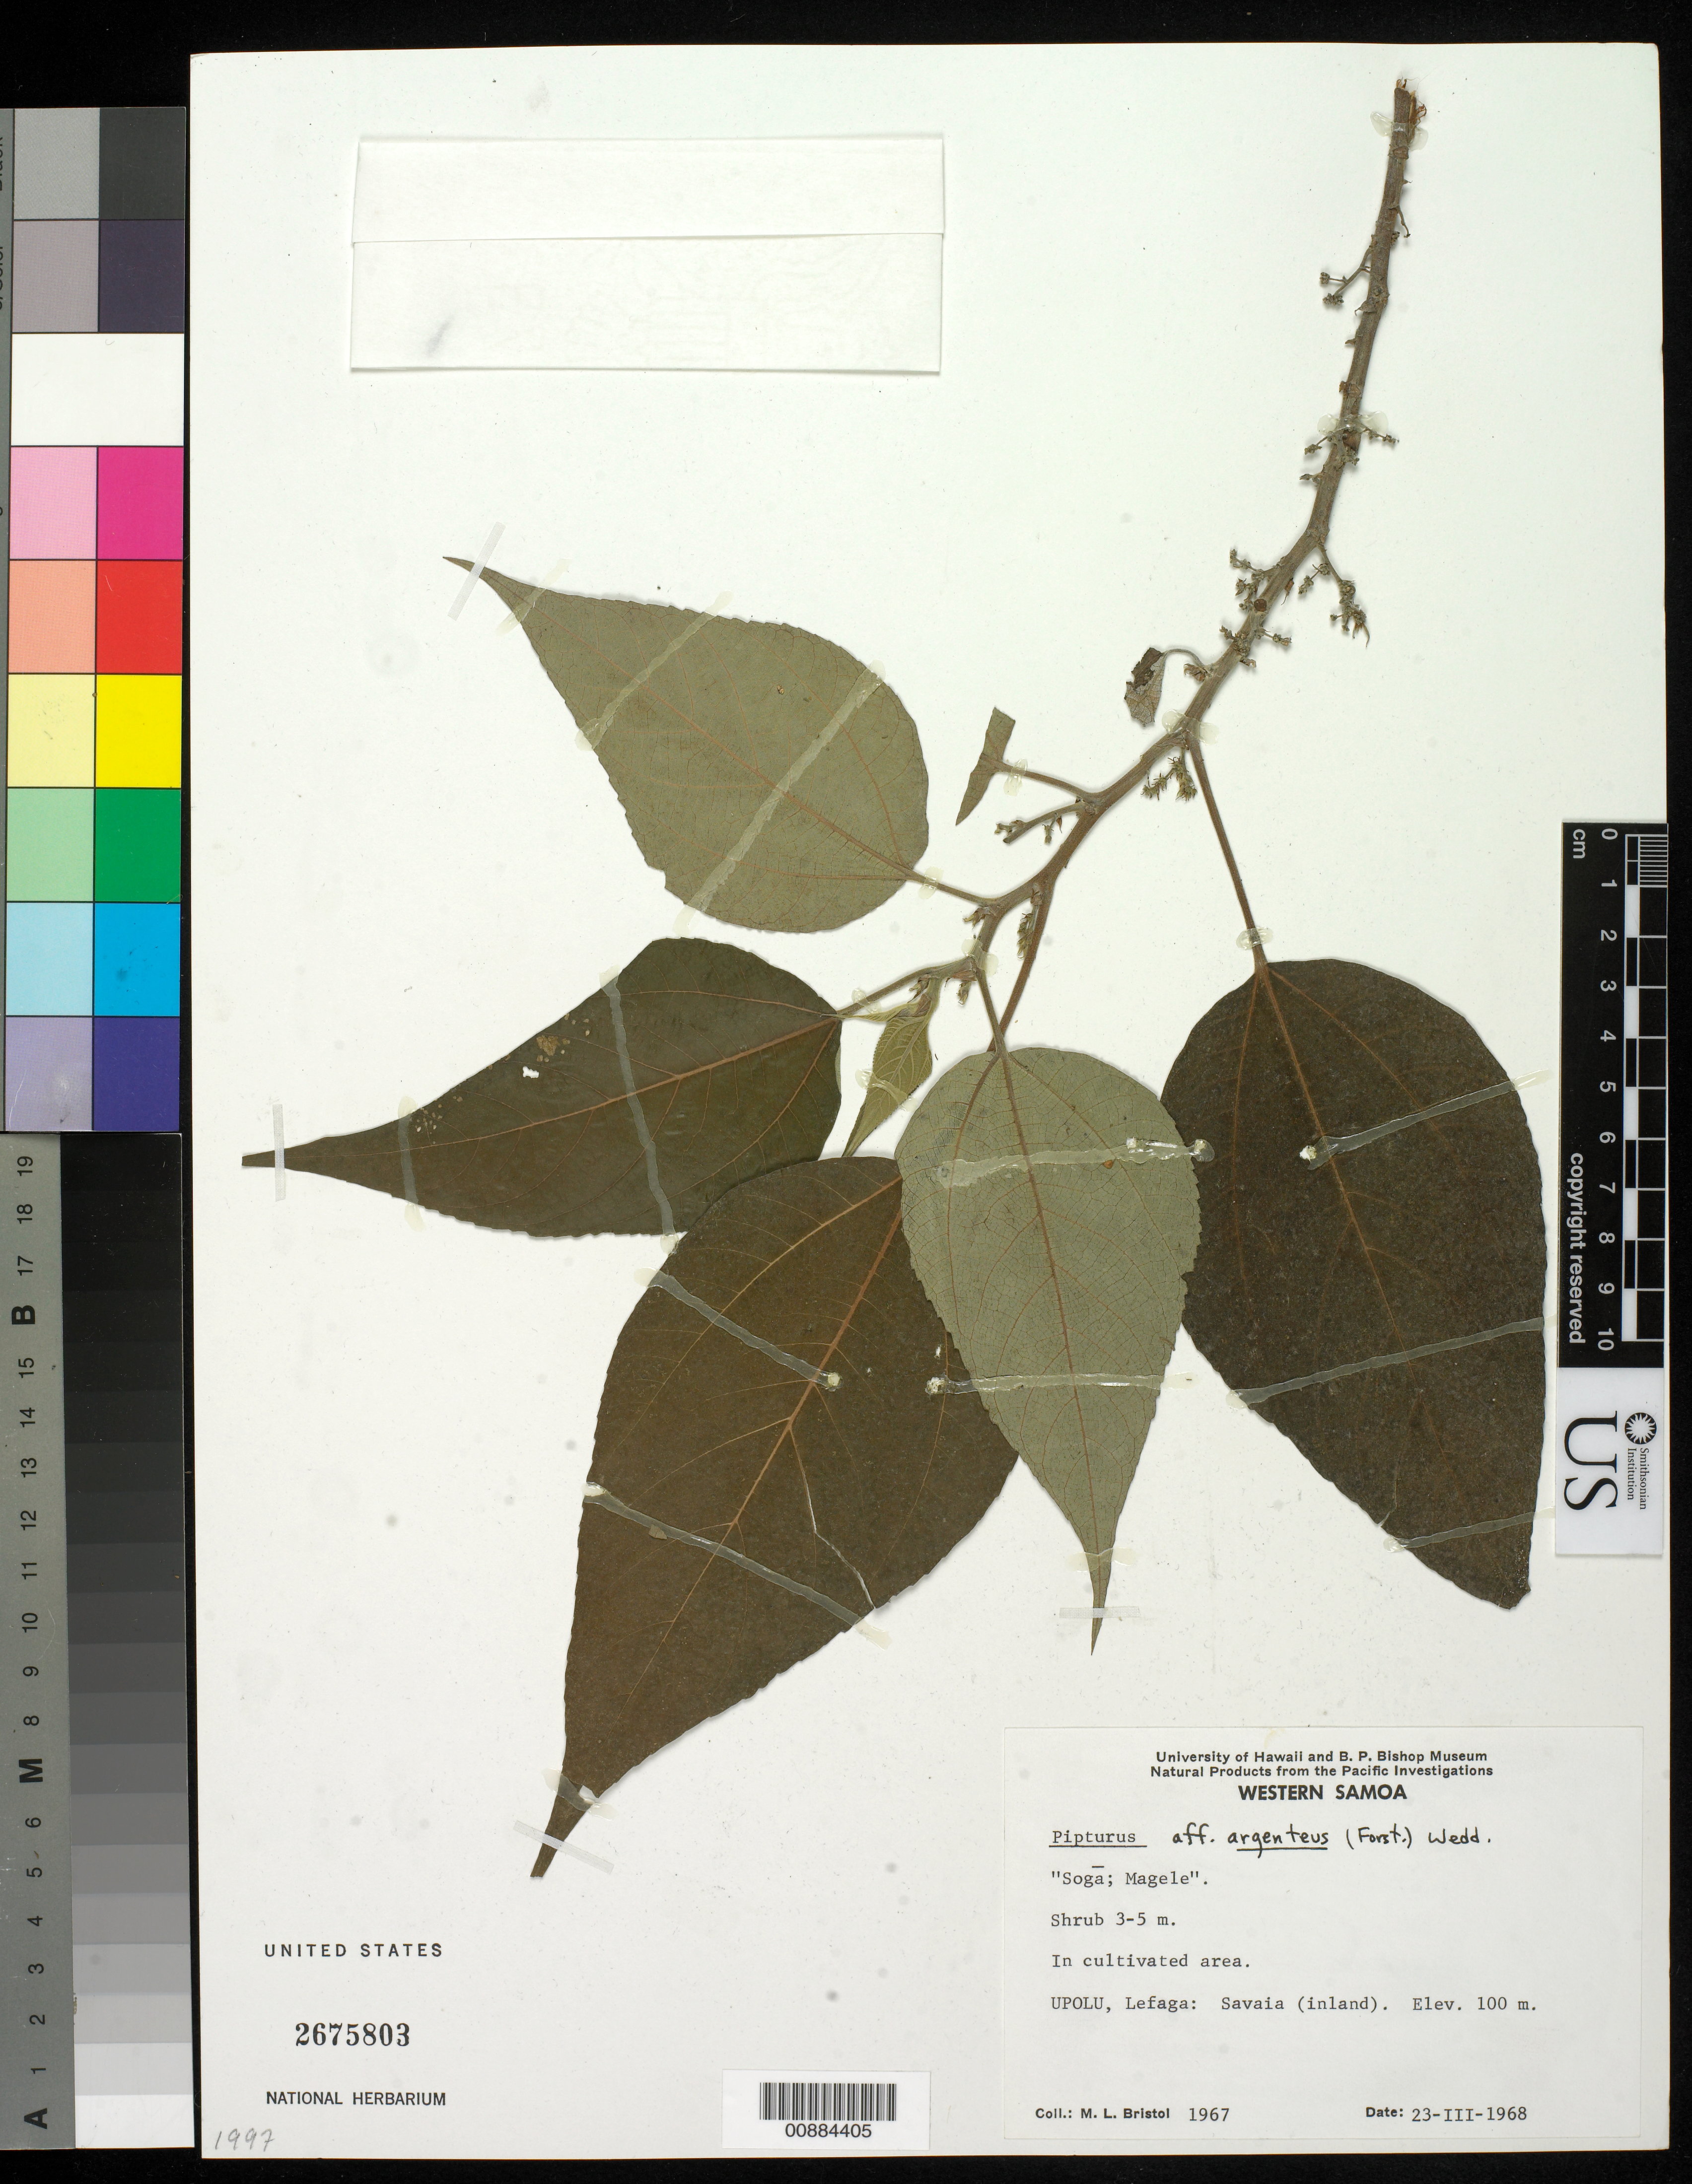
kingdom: Plantae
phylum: Tracheophyta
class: Magnoliopsida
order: Rosales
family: Urticaceae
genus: Pipturus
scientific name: Pipturus argenteus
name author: (G. Forst.) Wedd.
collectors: M. L. Bristol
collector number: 1967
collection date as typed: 23 Mar 1968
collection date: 1968-03-23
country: Samoa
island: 'Upolu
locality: Western Samoa, Upolu, Lefaga: Savaia (inland)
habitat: In cultivated area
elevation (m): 100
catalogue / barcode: US 2675803